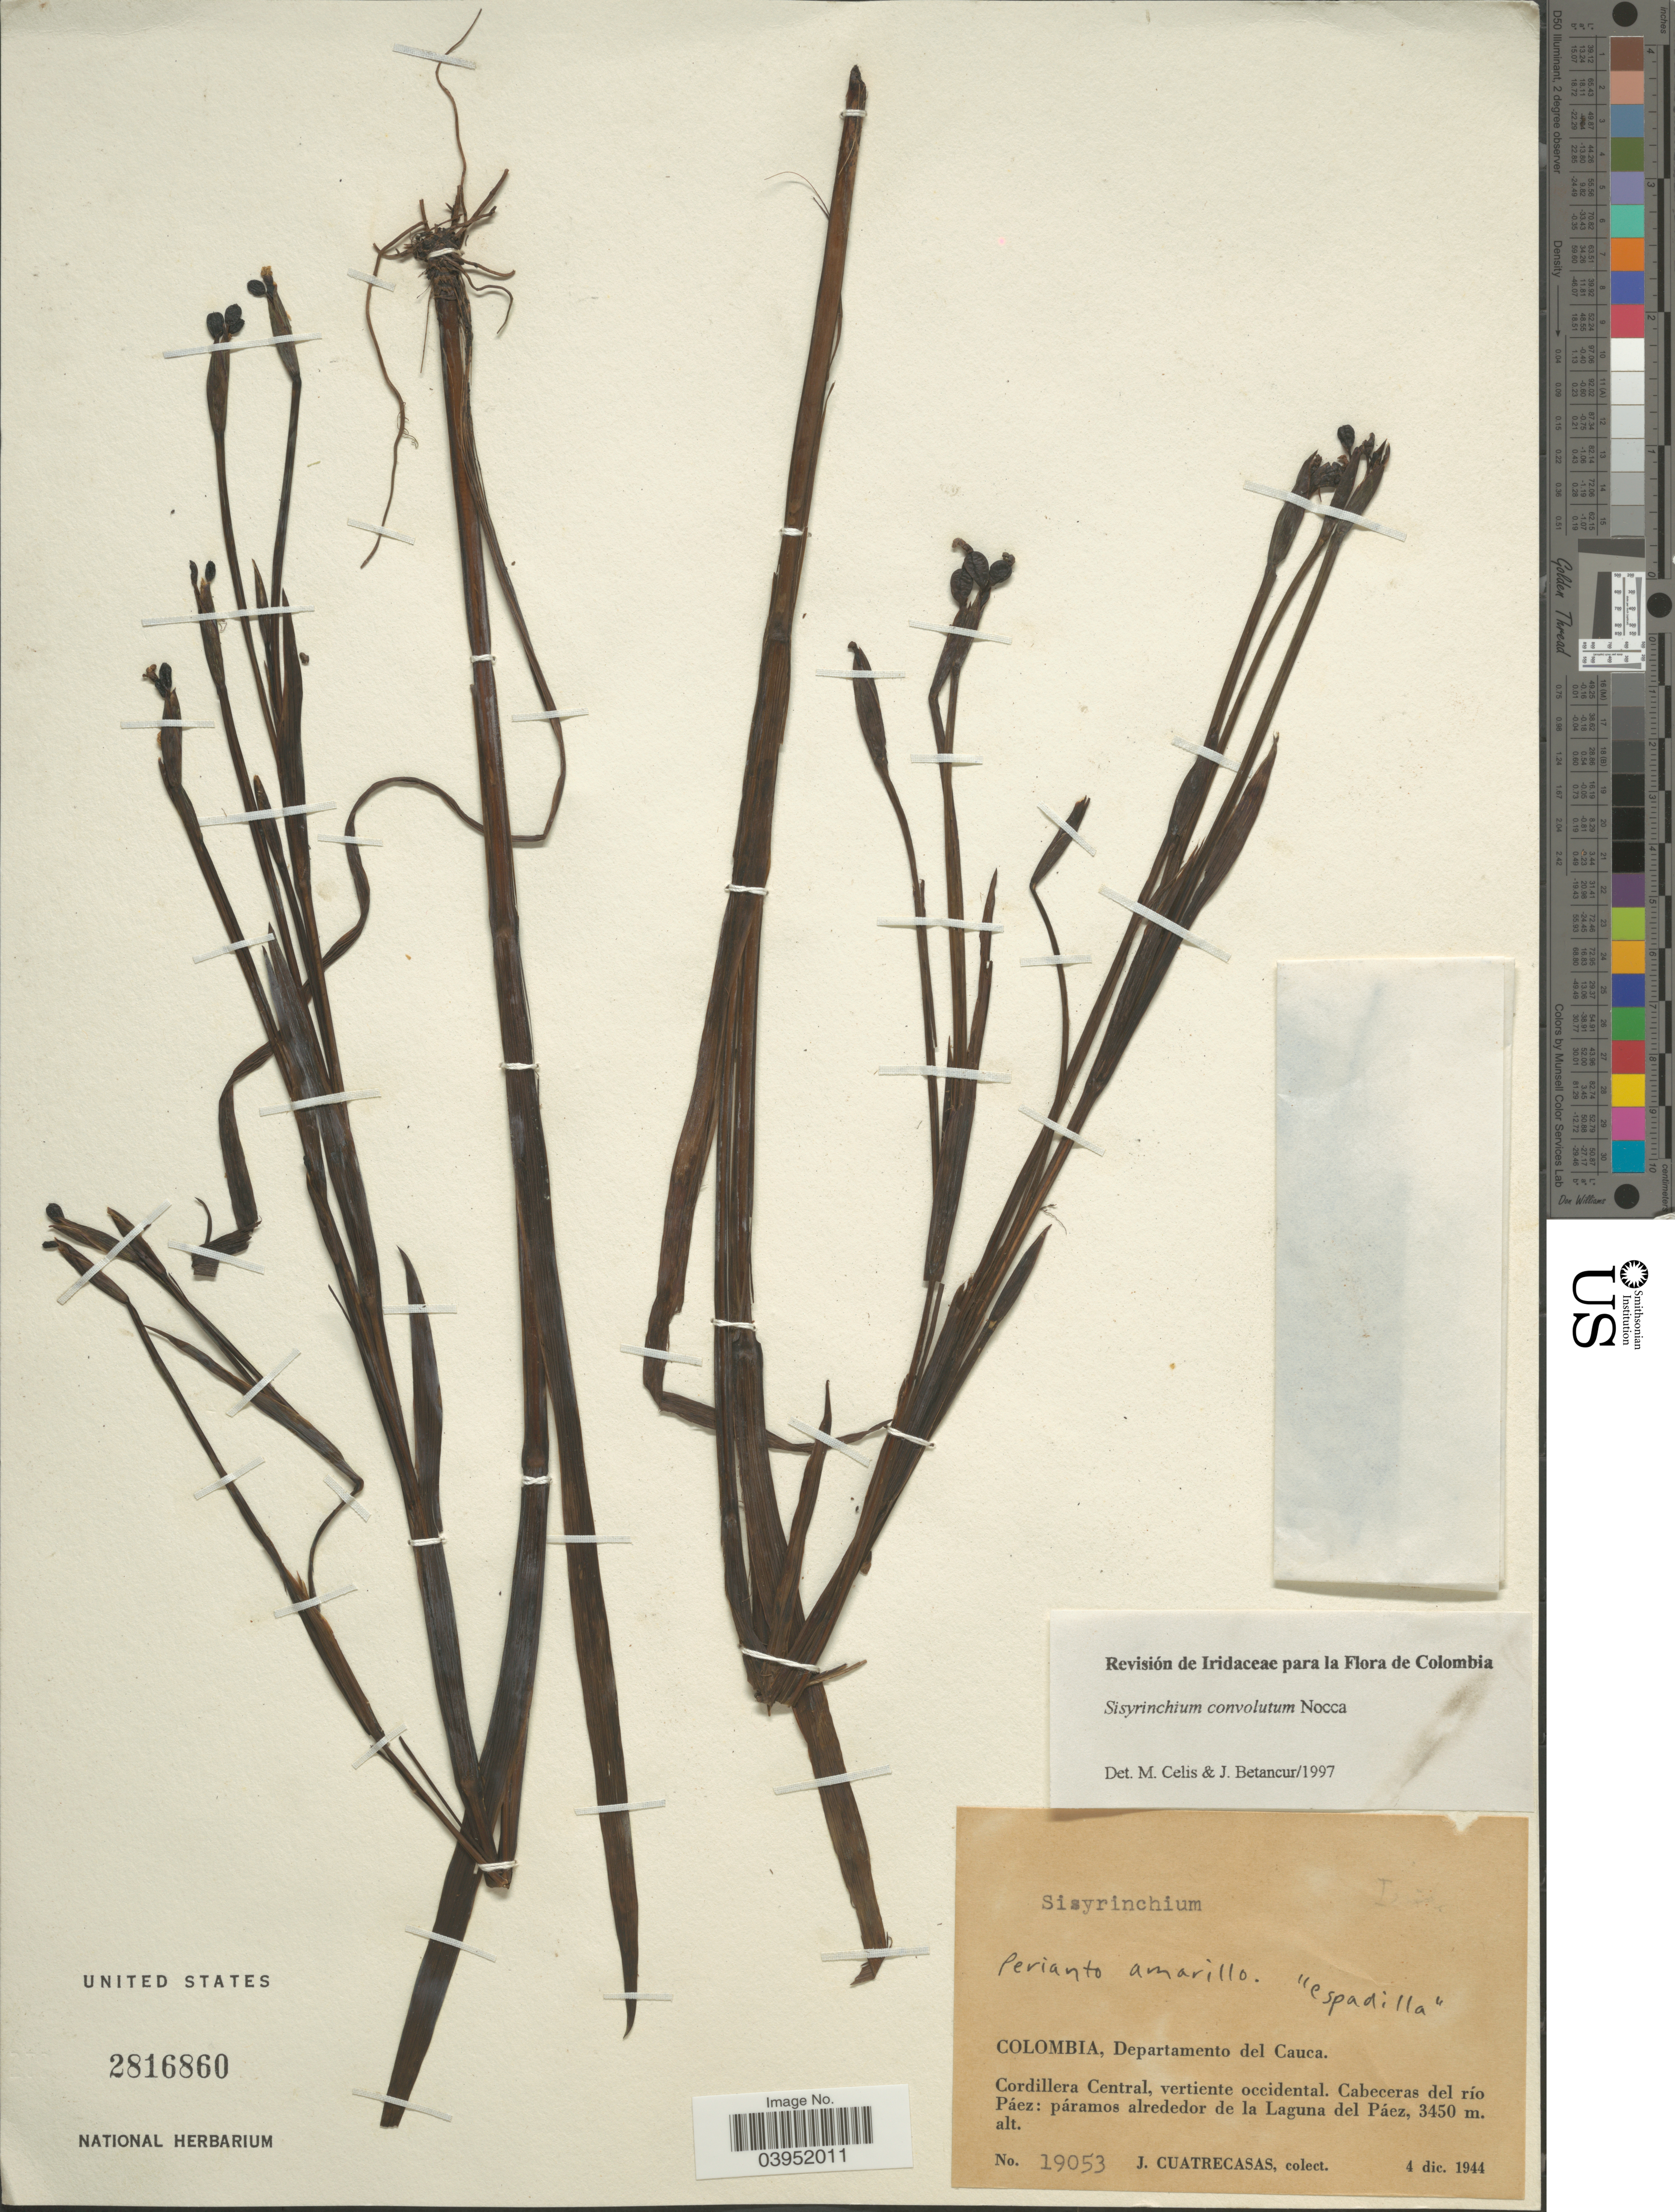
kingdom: Plantae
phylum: Tracheophyta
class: Liliopsida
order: Asparagales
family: Iridaceae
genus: Sisyrinchium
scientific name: Sisyrinchium convolutum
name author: Nocca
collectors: J. Cuatrecasas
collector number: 19053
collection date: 1944-12-04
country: Colombia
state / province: Cauca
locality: Departamento del Cauca. Cordillera Central, vertiente occidental. Cabeceras del río Páez: páramos alrededor de la Laguna del Páez.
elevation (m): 3450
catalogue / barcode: US 2816860